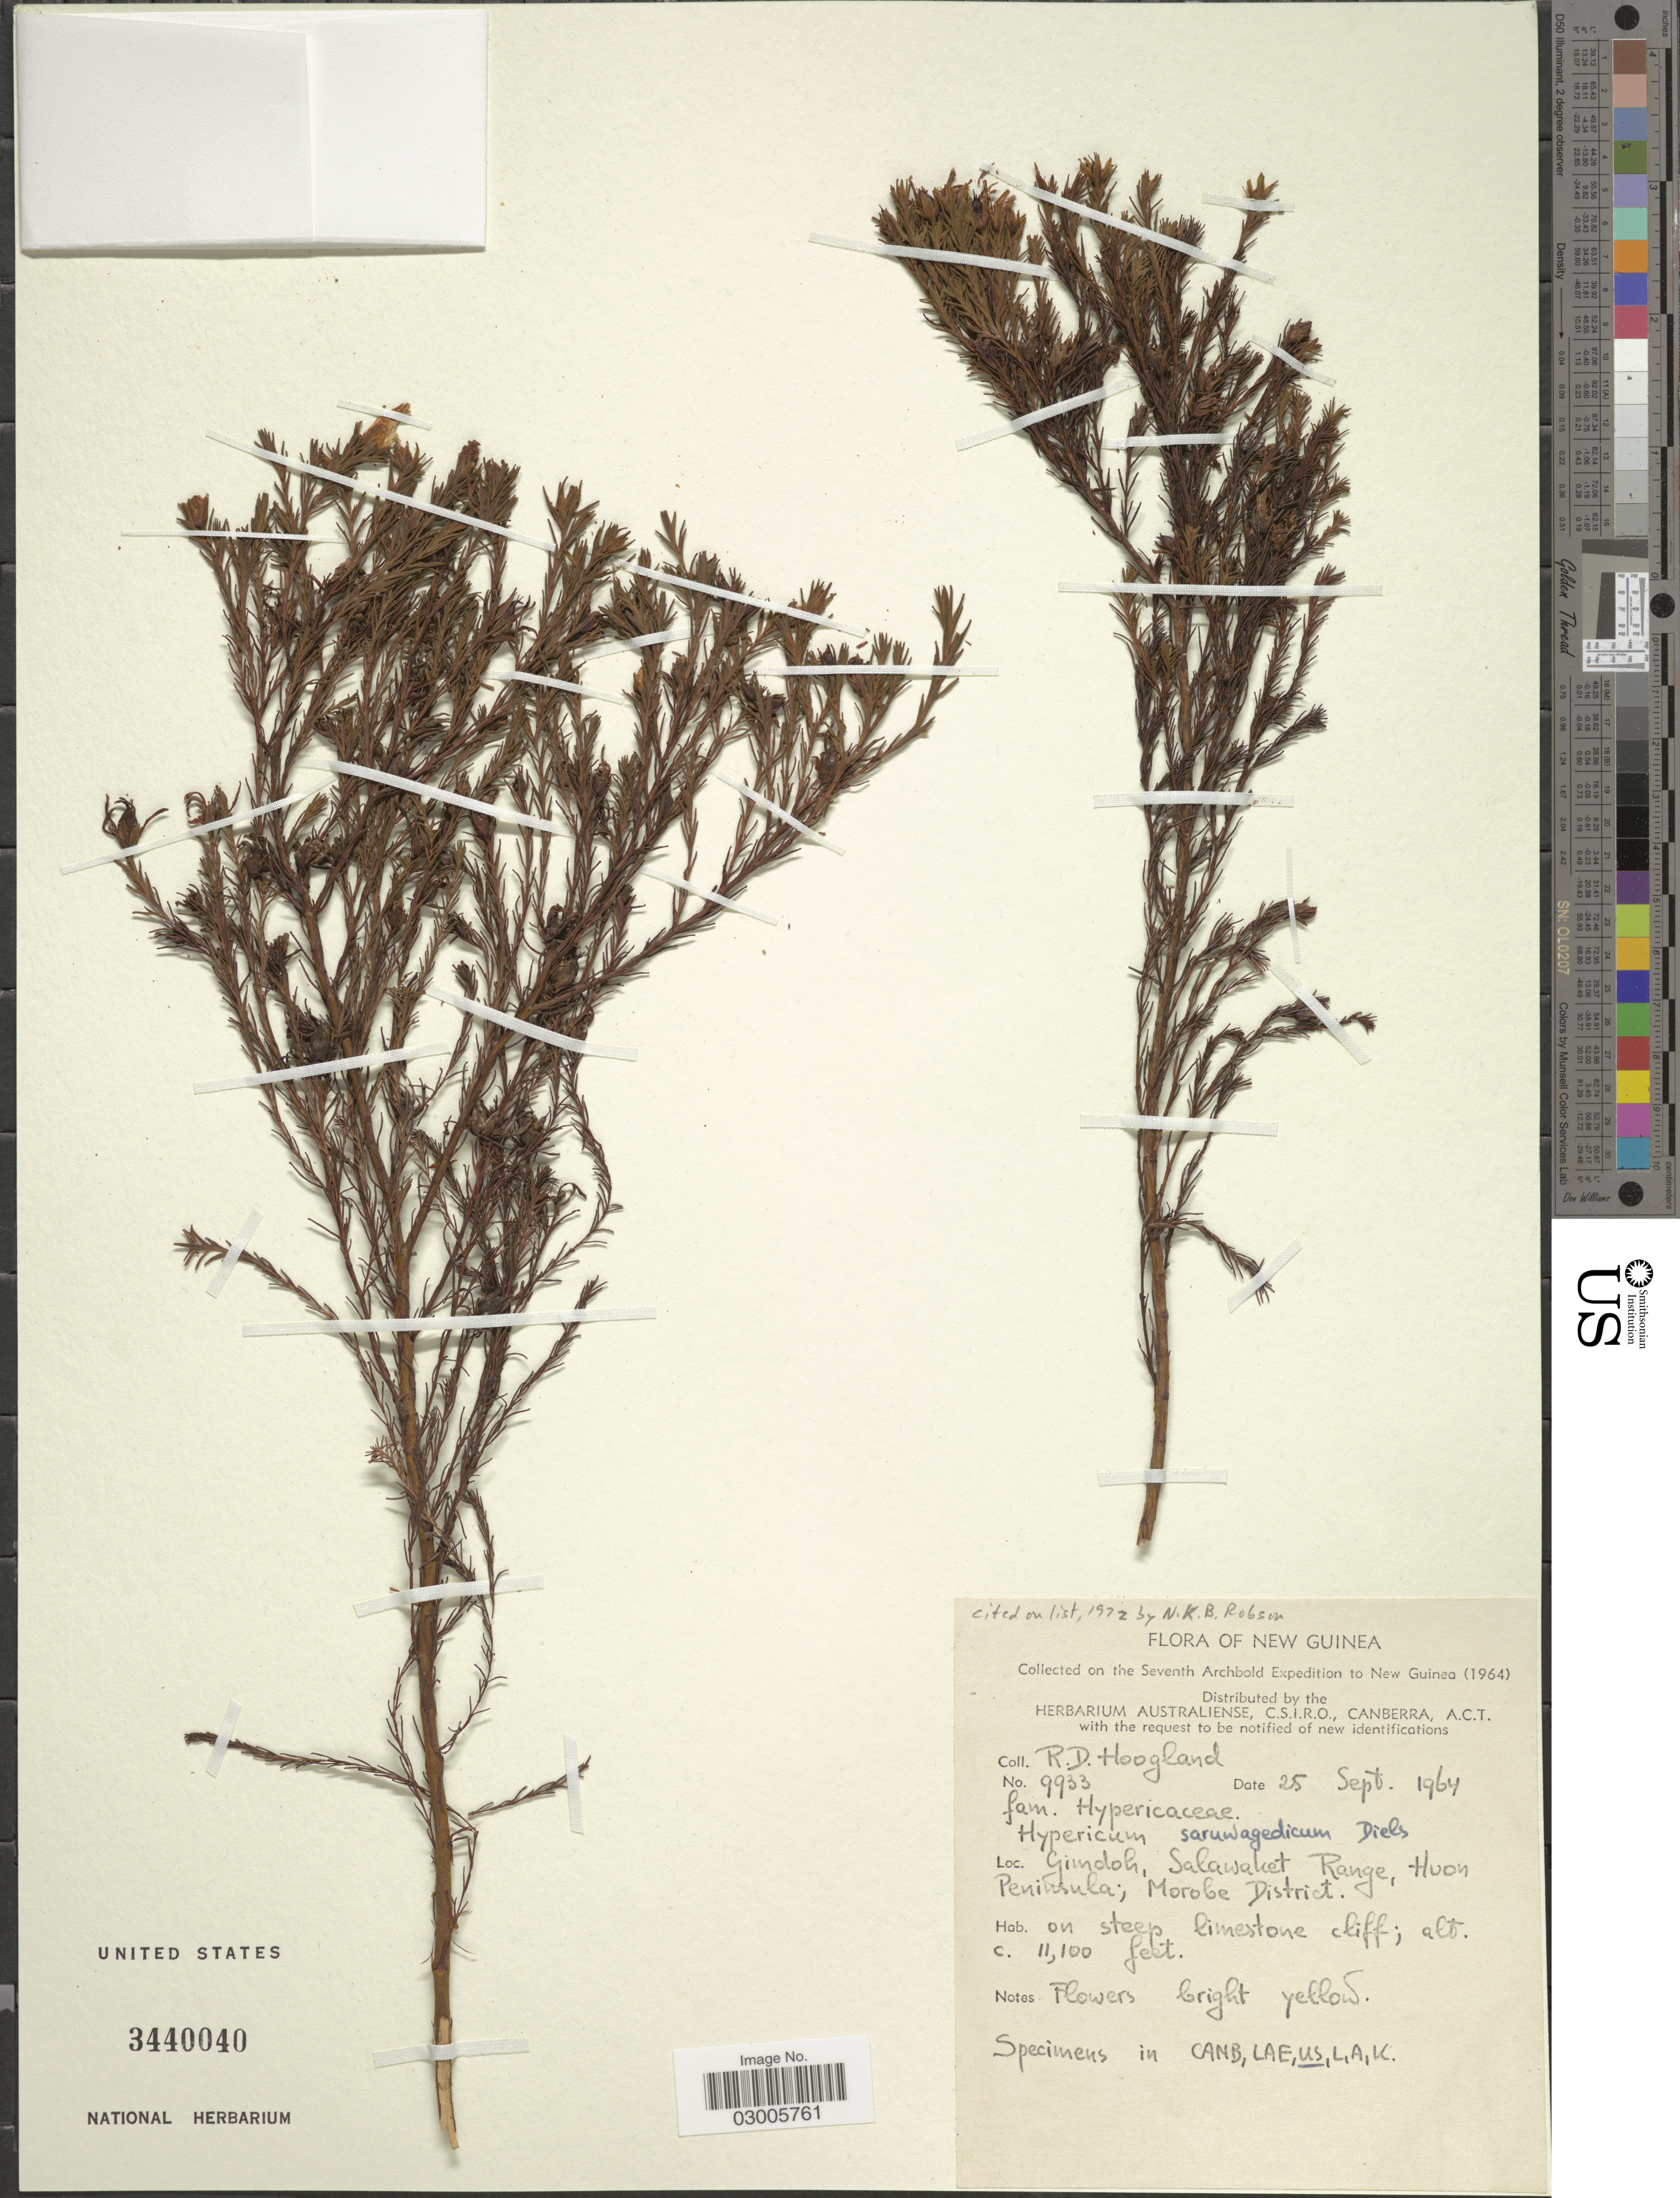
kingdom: Plantae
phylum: Tracheophyta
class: Magnoliopsida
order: Malpighiales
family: Hypericaceae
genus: Hypericum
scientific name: Hypericum saruwagedicum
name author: Diels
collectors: R. D. Hoogland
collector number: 9933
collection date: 1964-09-25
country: Papua New Guinea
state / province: Morobe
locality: New Guinea, Gindoh, Salawaket Range, Huon Peninsula; Morobe District.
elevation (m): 3383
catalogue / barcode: US 3440040